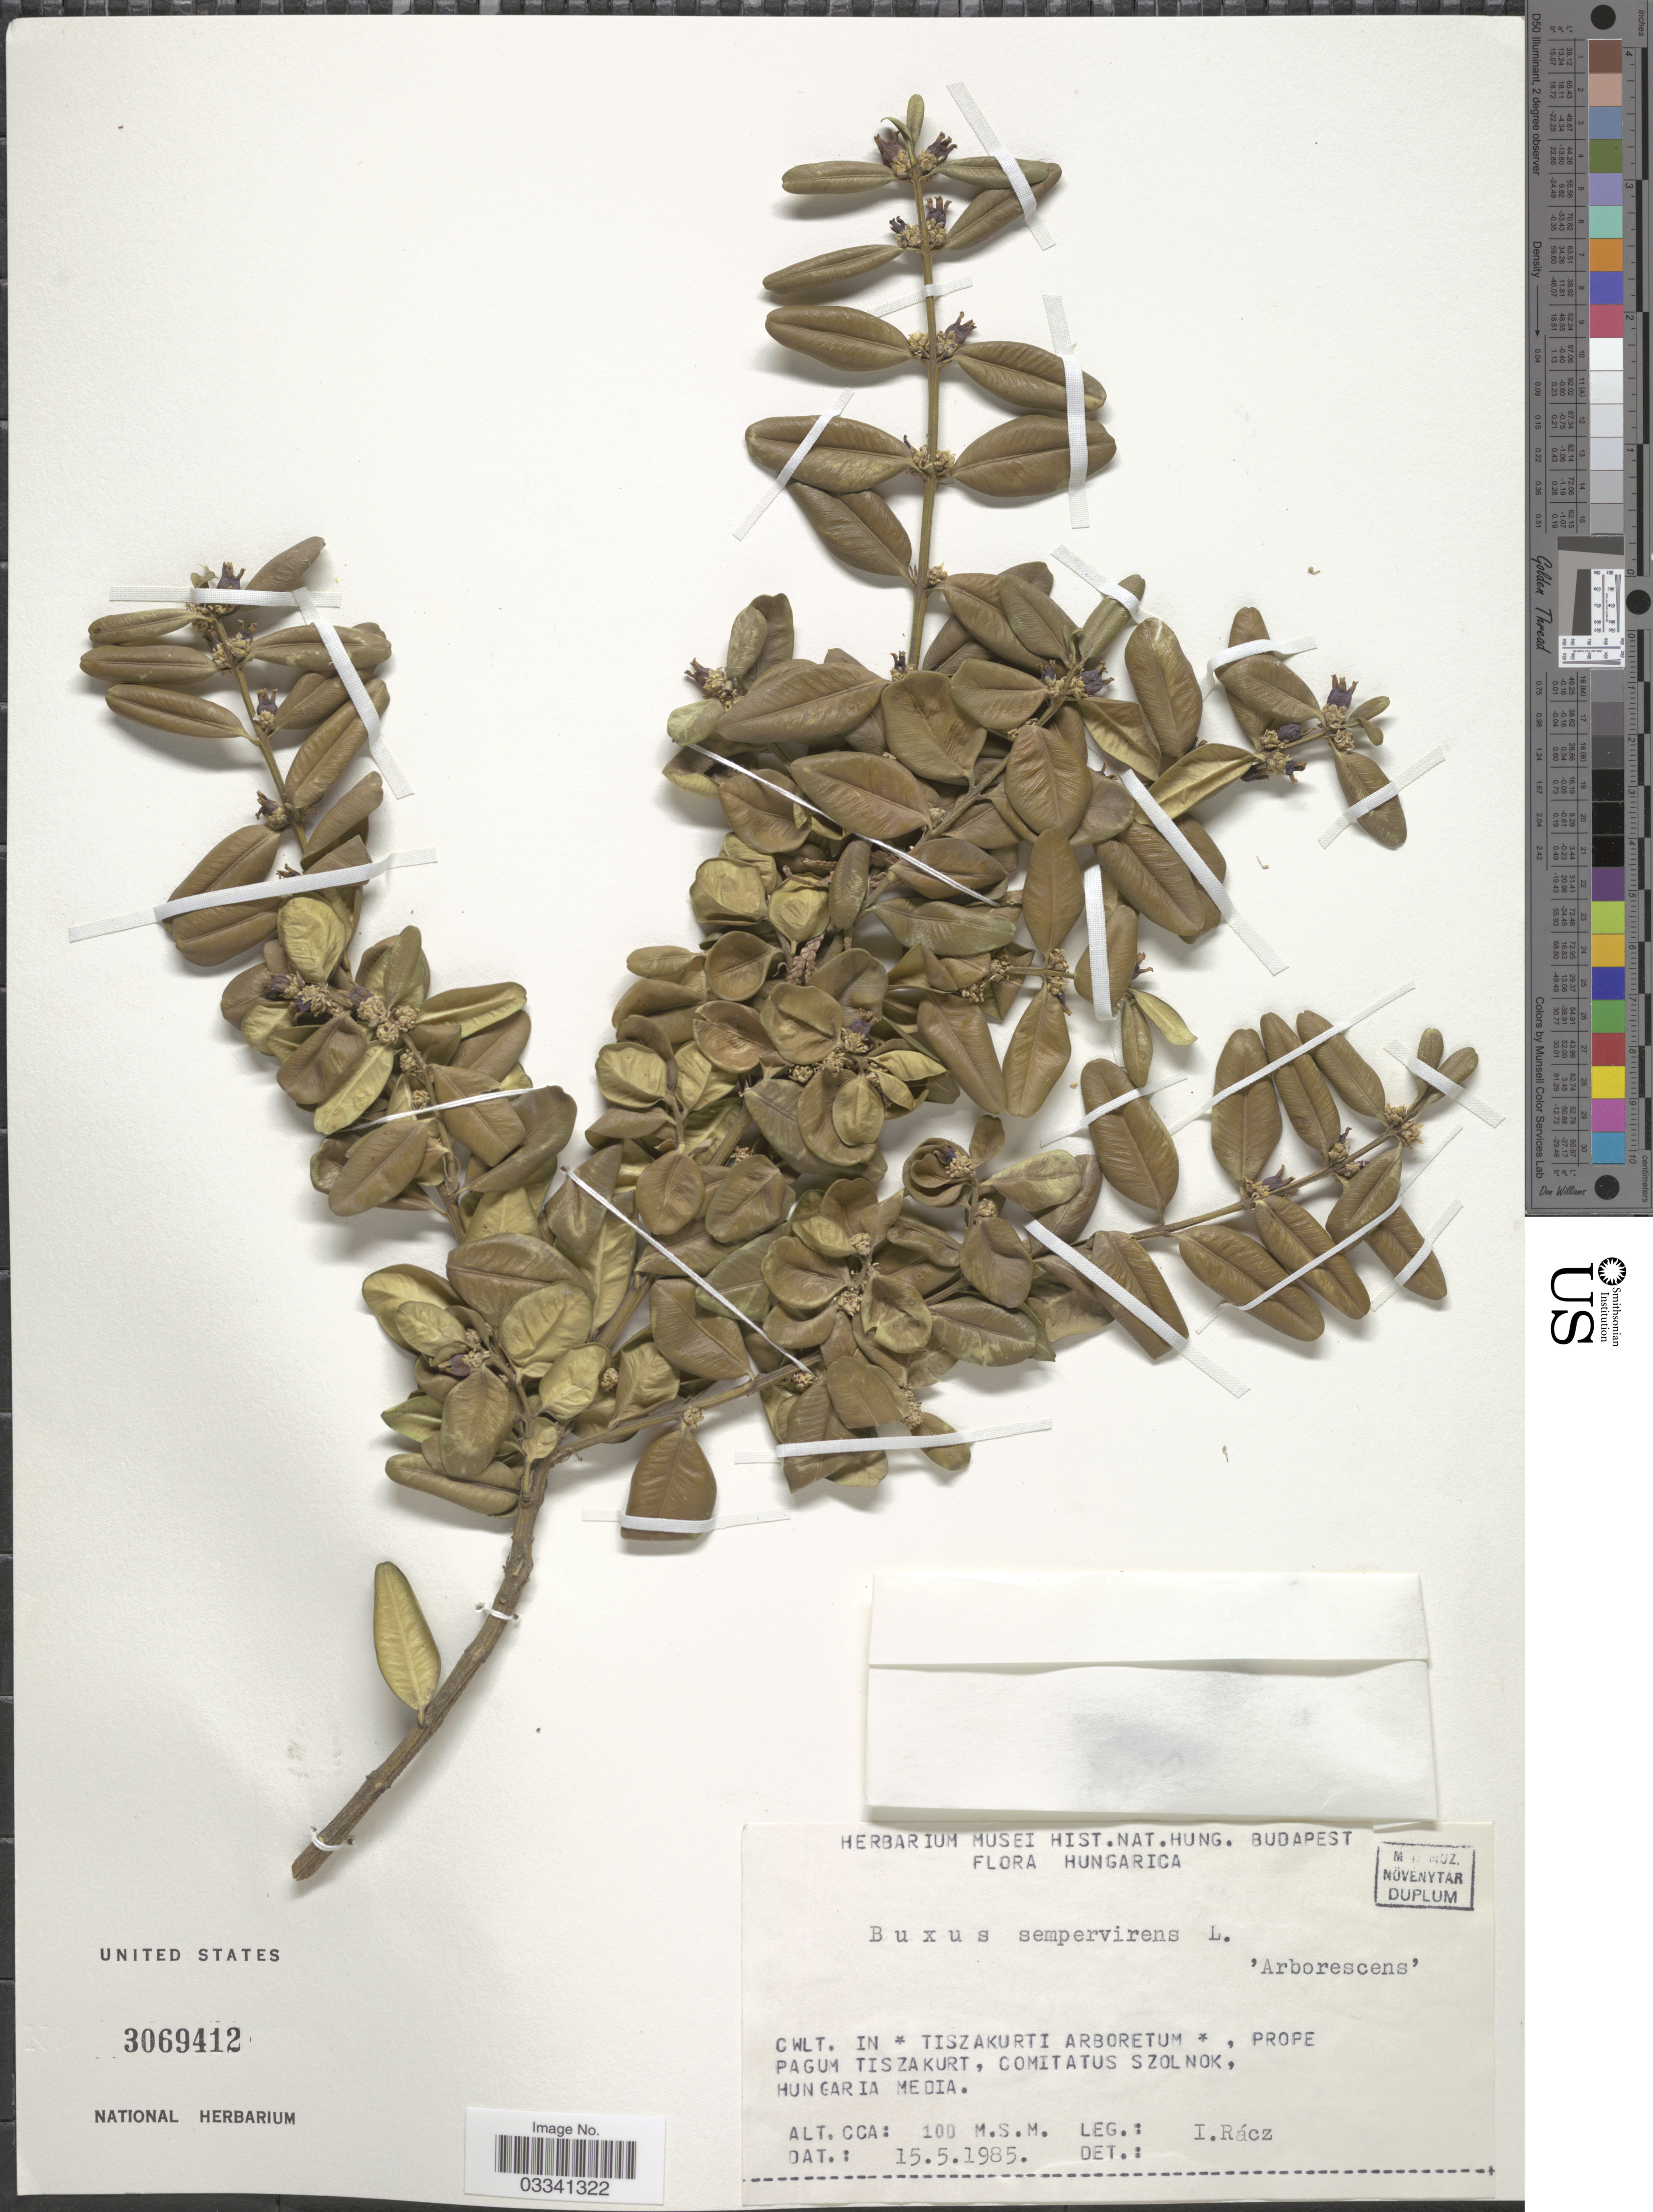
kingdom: Plantae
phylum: Tracheophyta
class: Magnoliopsida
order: Buxales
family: Buxaceae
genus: Buxus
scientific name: Buxus sempervirens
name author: L.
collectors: I. Rácz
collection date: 1985-05-15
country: Hungary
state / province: Szolnok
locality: Cwlt. in [interpreted] Tiszakurti Arboretum, prope pagum Tiszakurt, Hungaria Media.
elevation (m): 100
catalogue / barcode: US 3069412